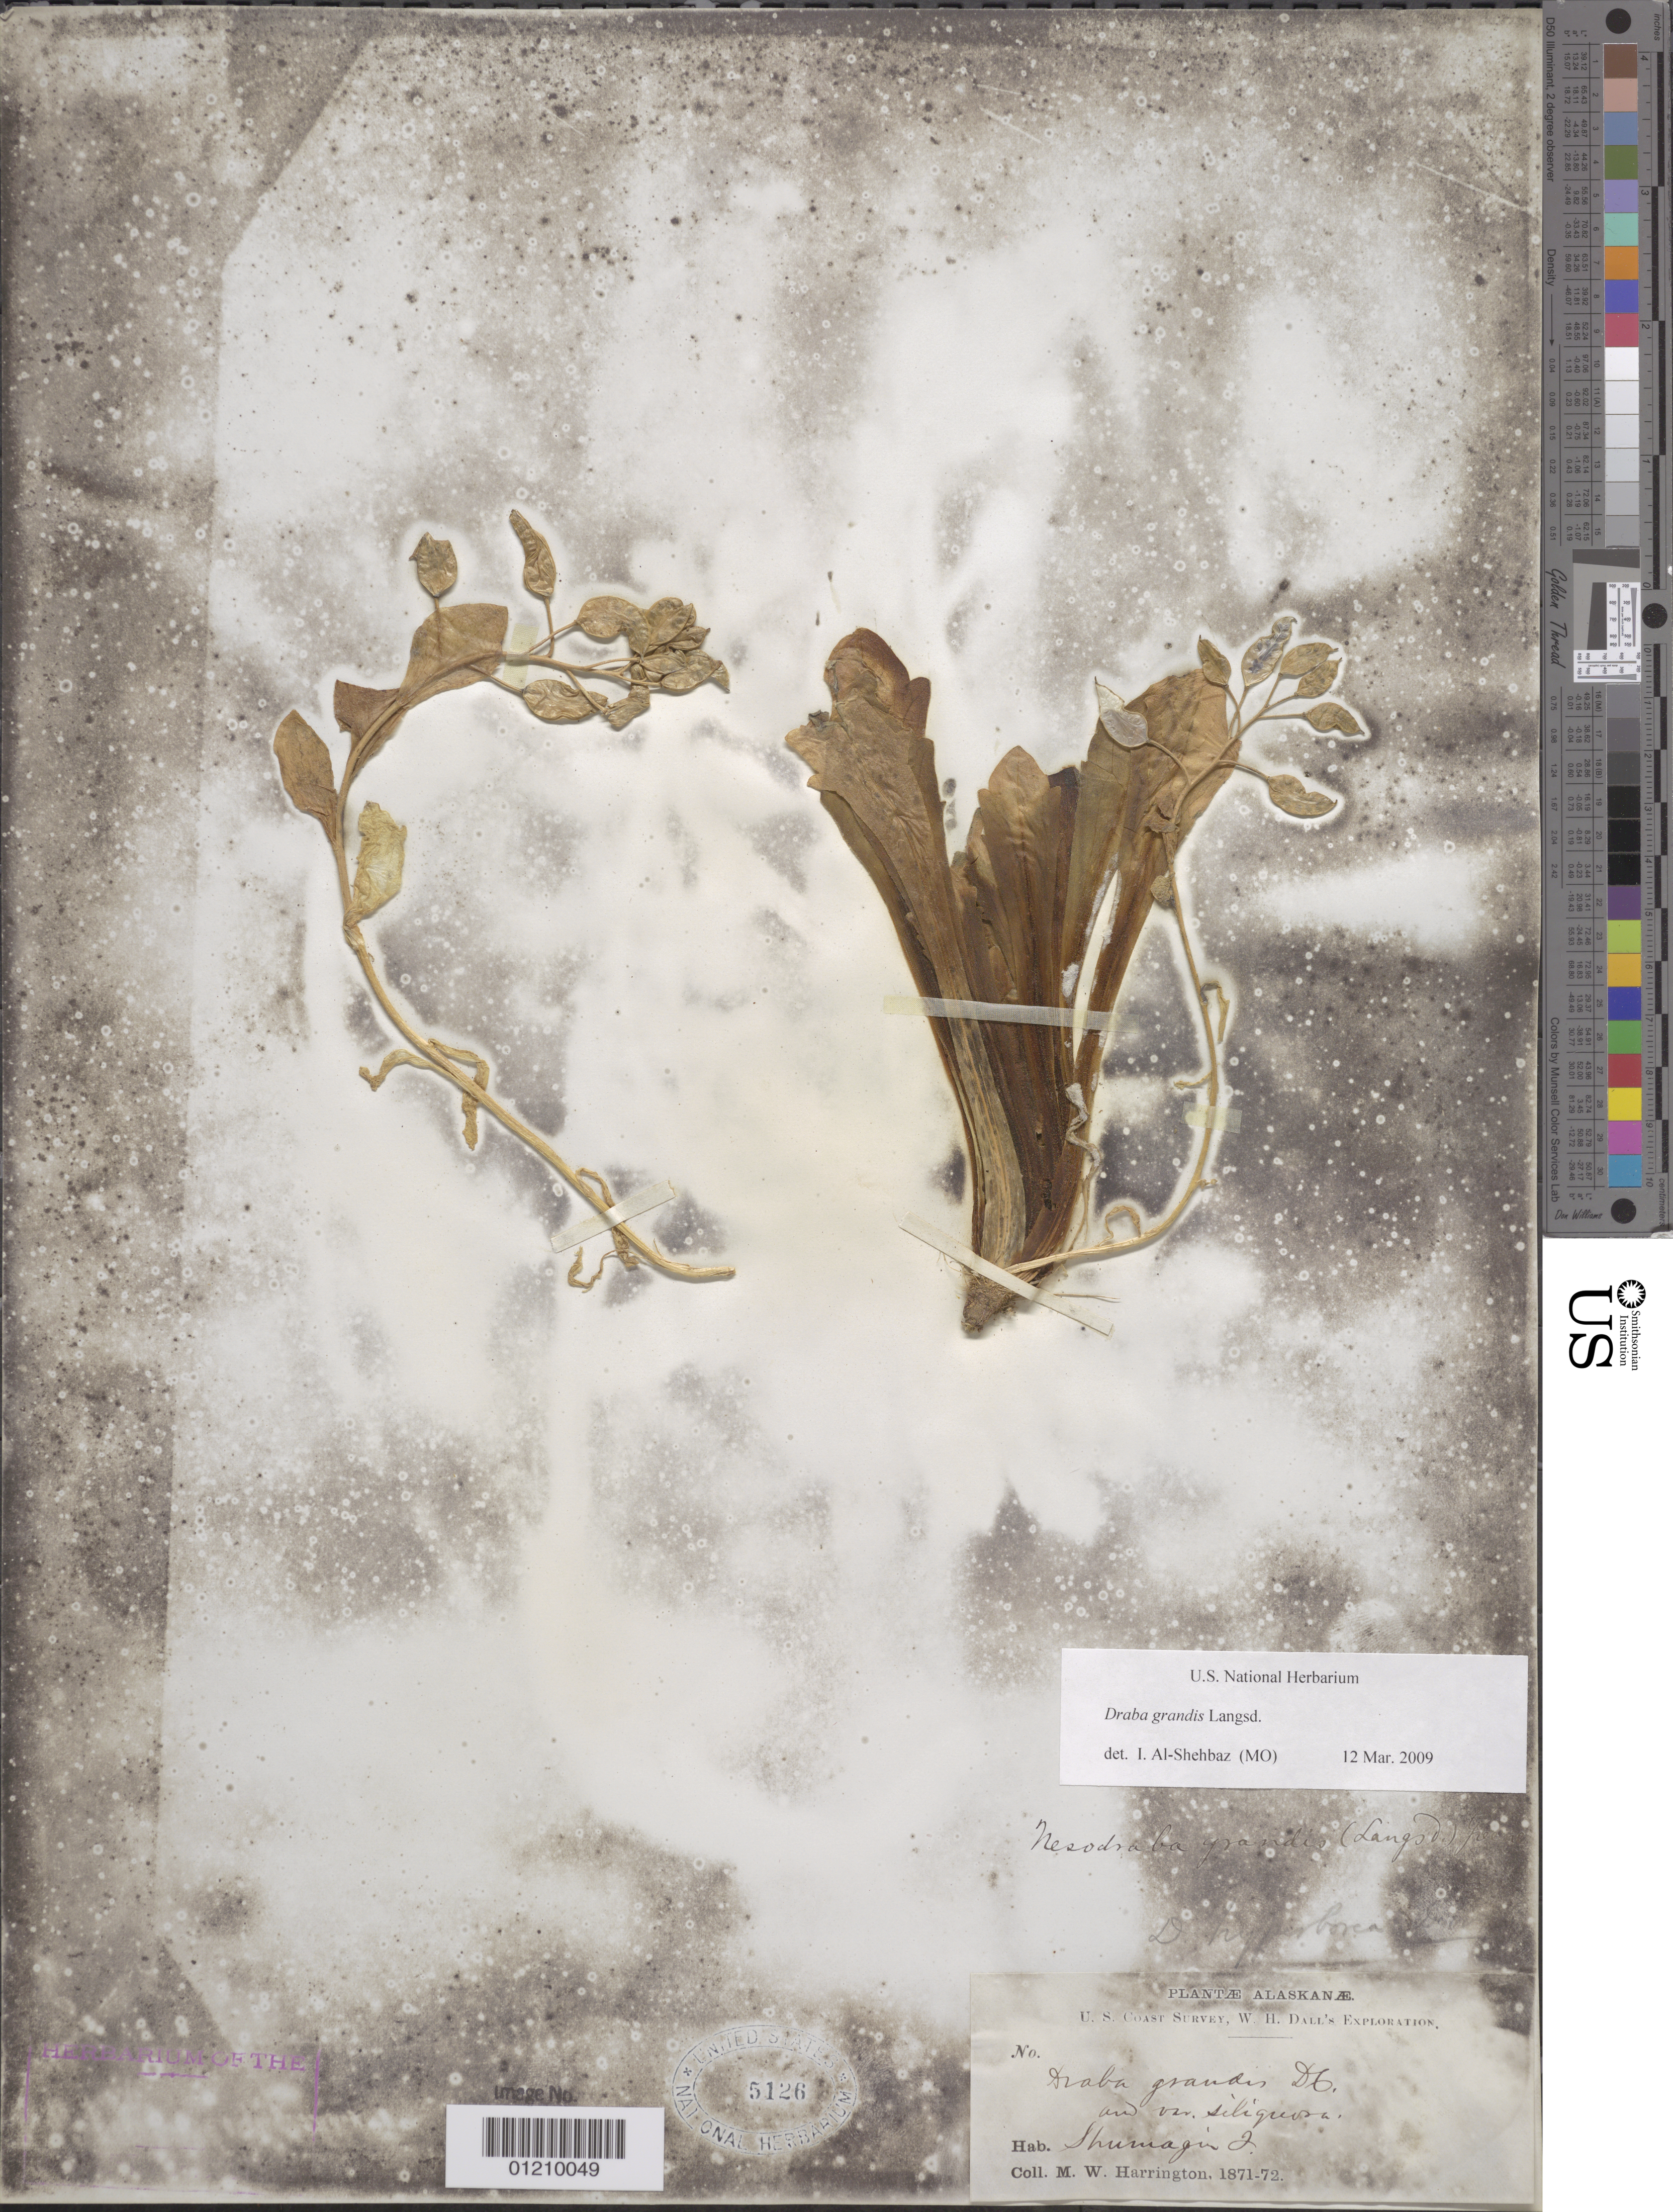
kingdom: Plantae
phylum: Tracheophyta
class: Magnoliopsida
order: Brassicales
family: Brassicaceae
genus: Draba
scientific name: Draba grandis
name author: Langsd. ex DC.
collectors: M. W. Harrington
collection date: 1871/1872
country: United States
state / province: Alaska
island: Shumagin Islands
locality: Shumagin Islands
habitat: Crevices of rocks.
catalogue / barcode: US 5126